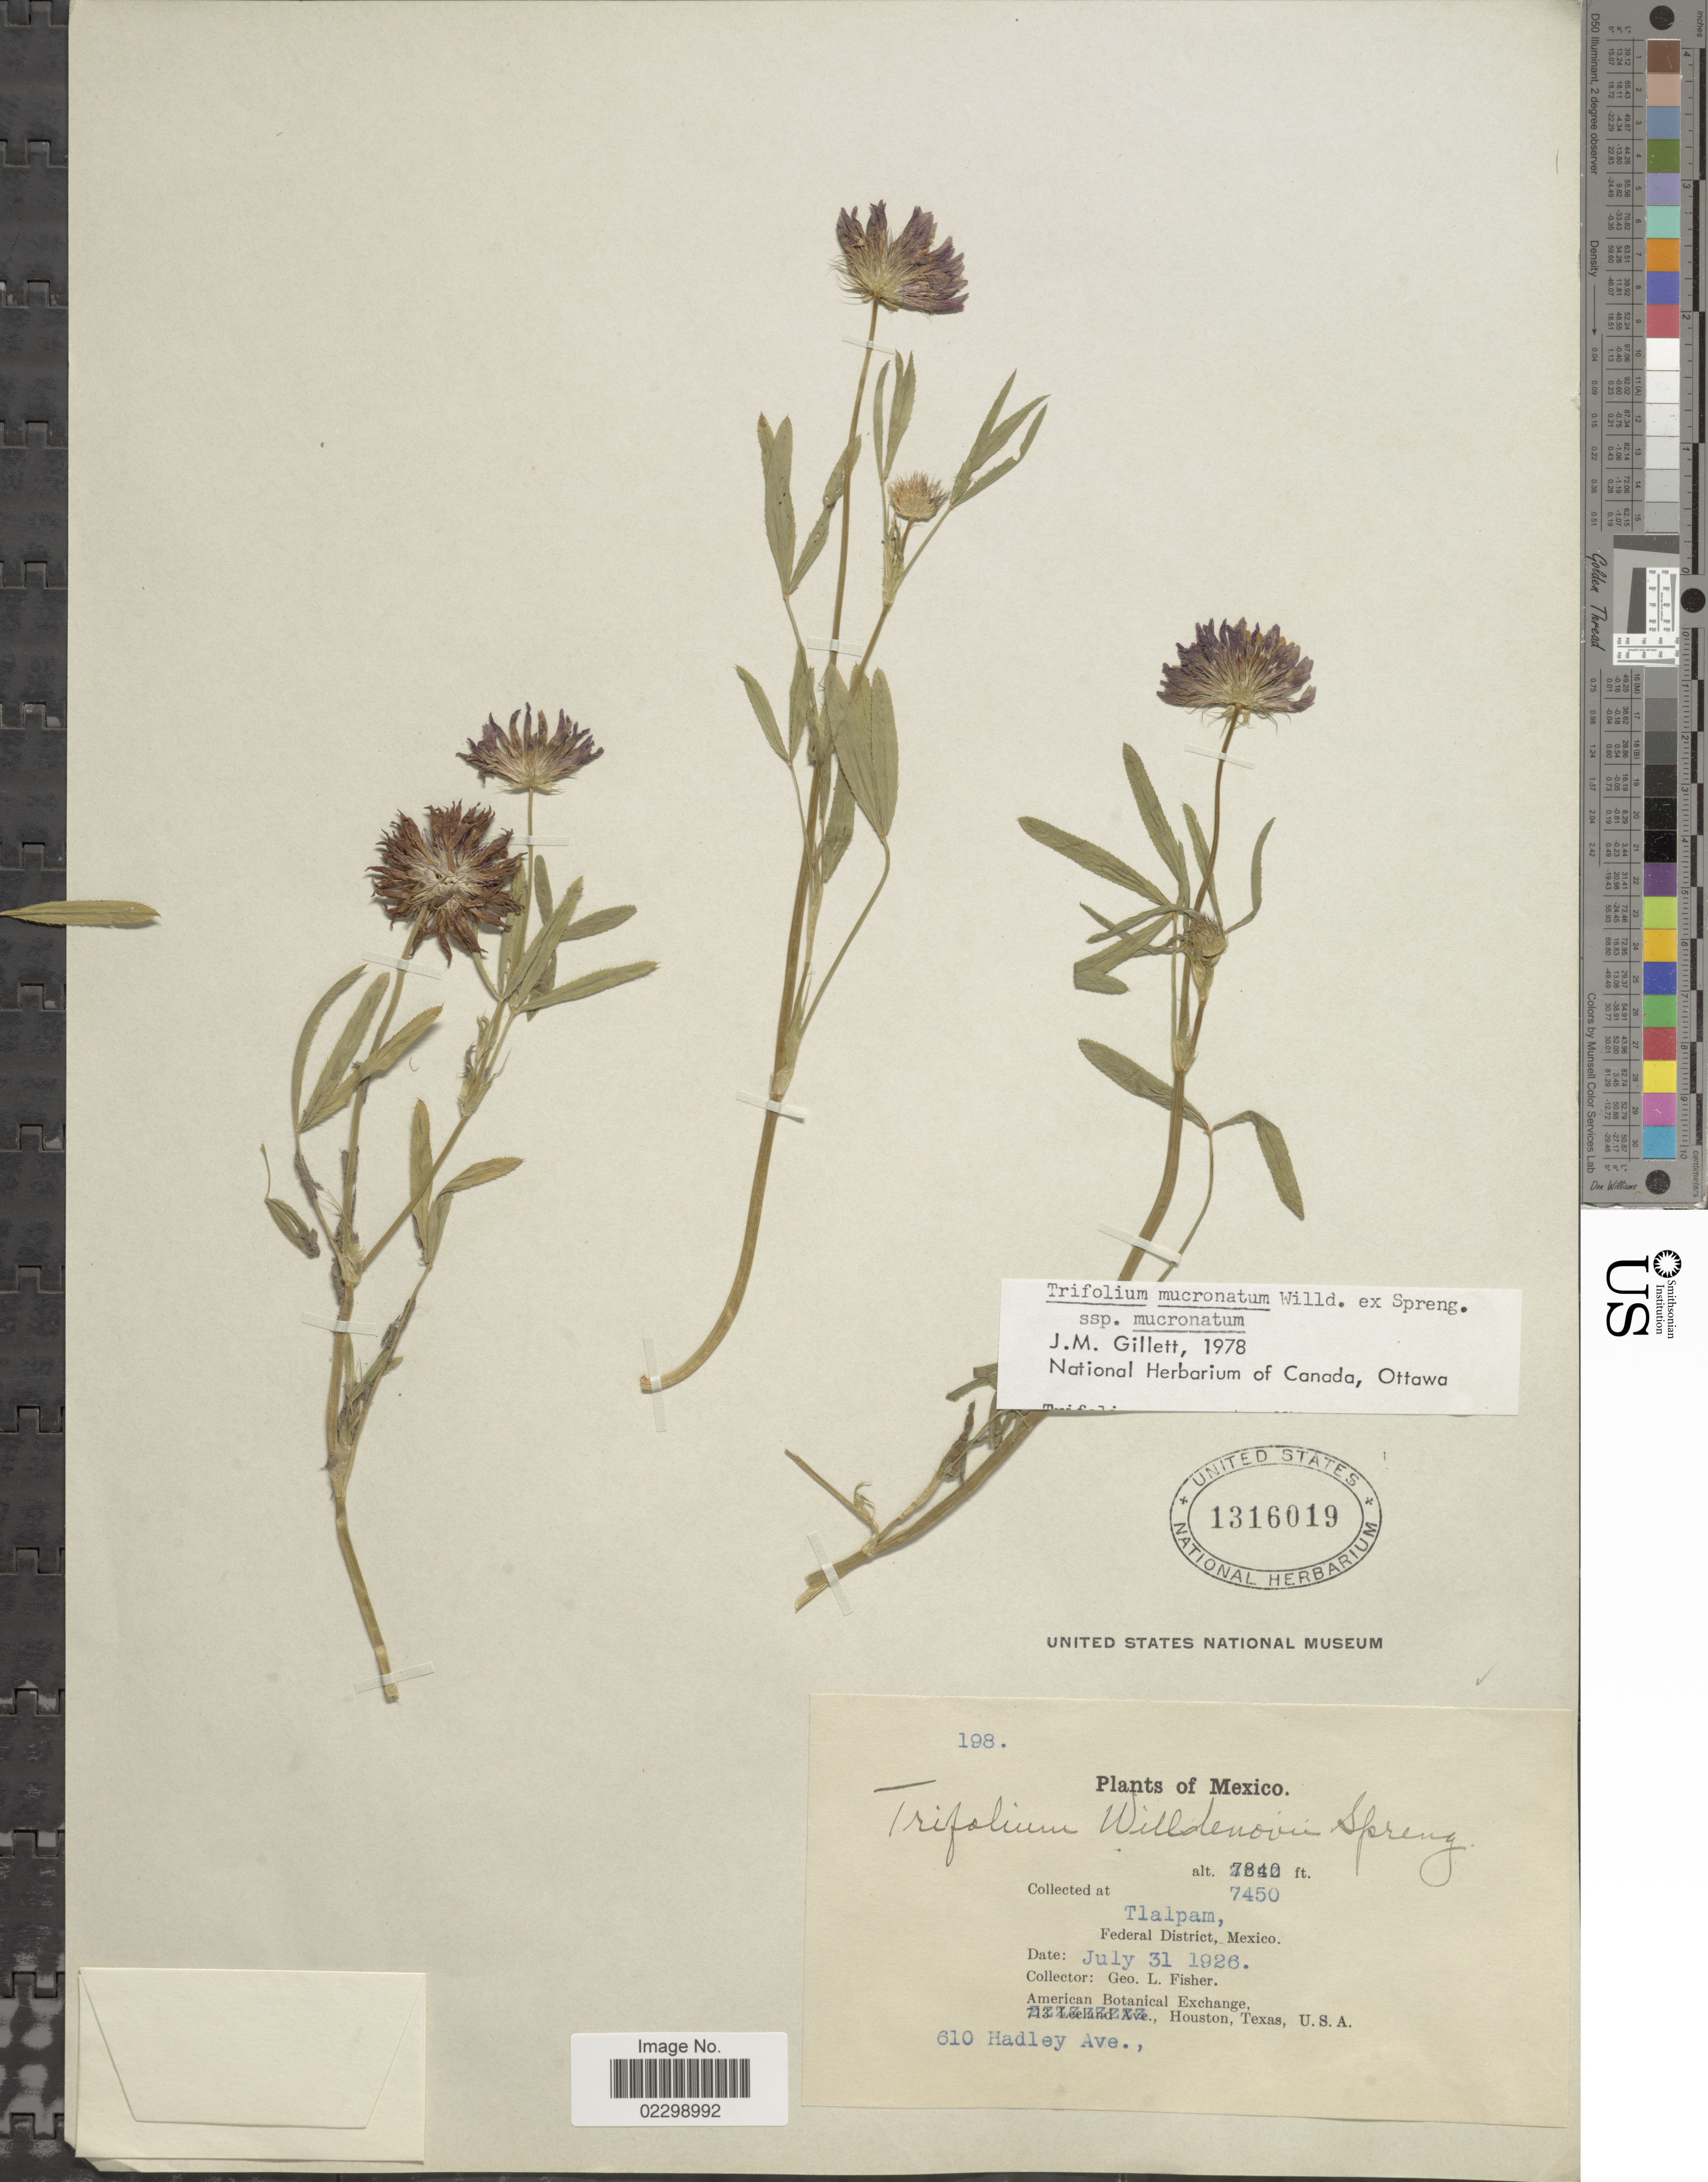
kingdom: Plantae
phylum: Tracheophyta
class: Magnoliopsida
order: Fabales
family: Fabaceae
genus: Trifolium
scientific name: Trifolium mucronatum subsp. mucronatum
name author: Willd. ex Spreng.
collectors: G. L. Fisher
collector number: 198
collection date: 1926-07-31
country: Mexico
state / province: Distrito Federal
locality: Tlalpam, Federal District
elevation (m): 2271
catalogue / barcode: US 1316019